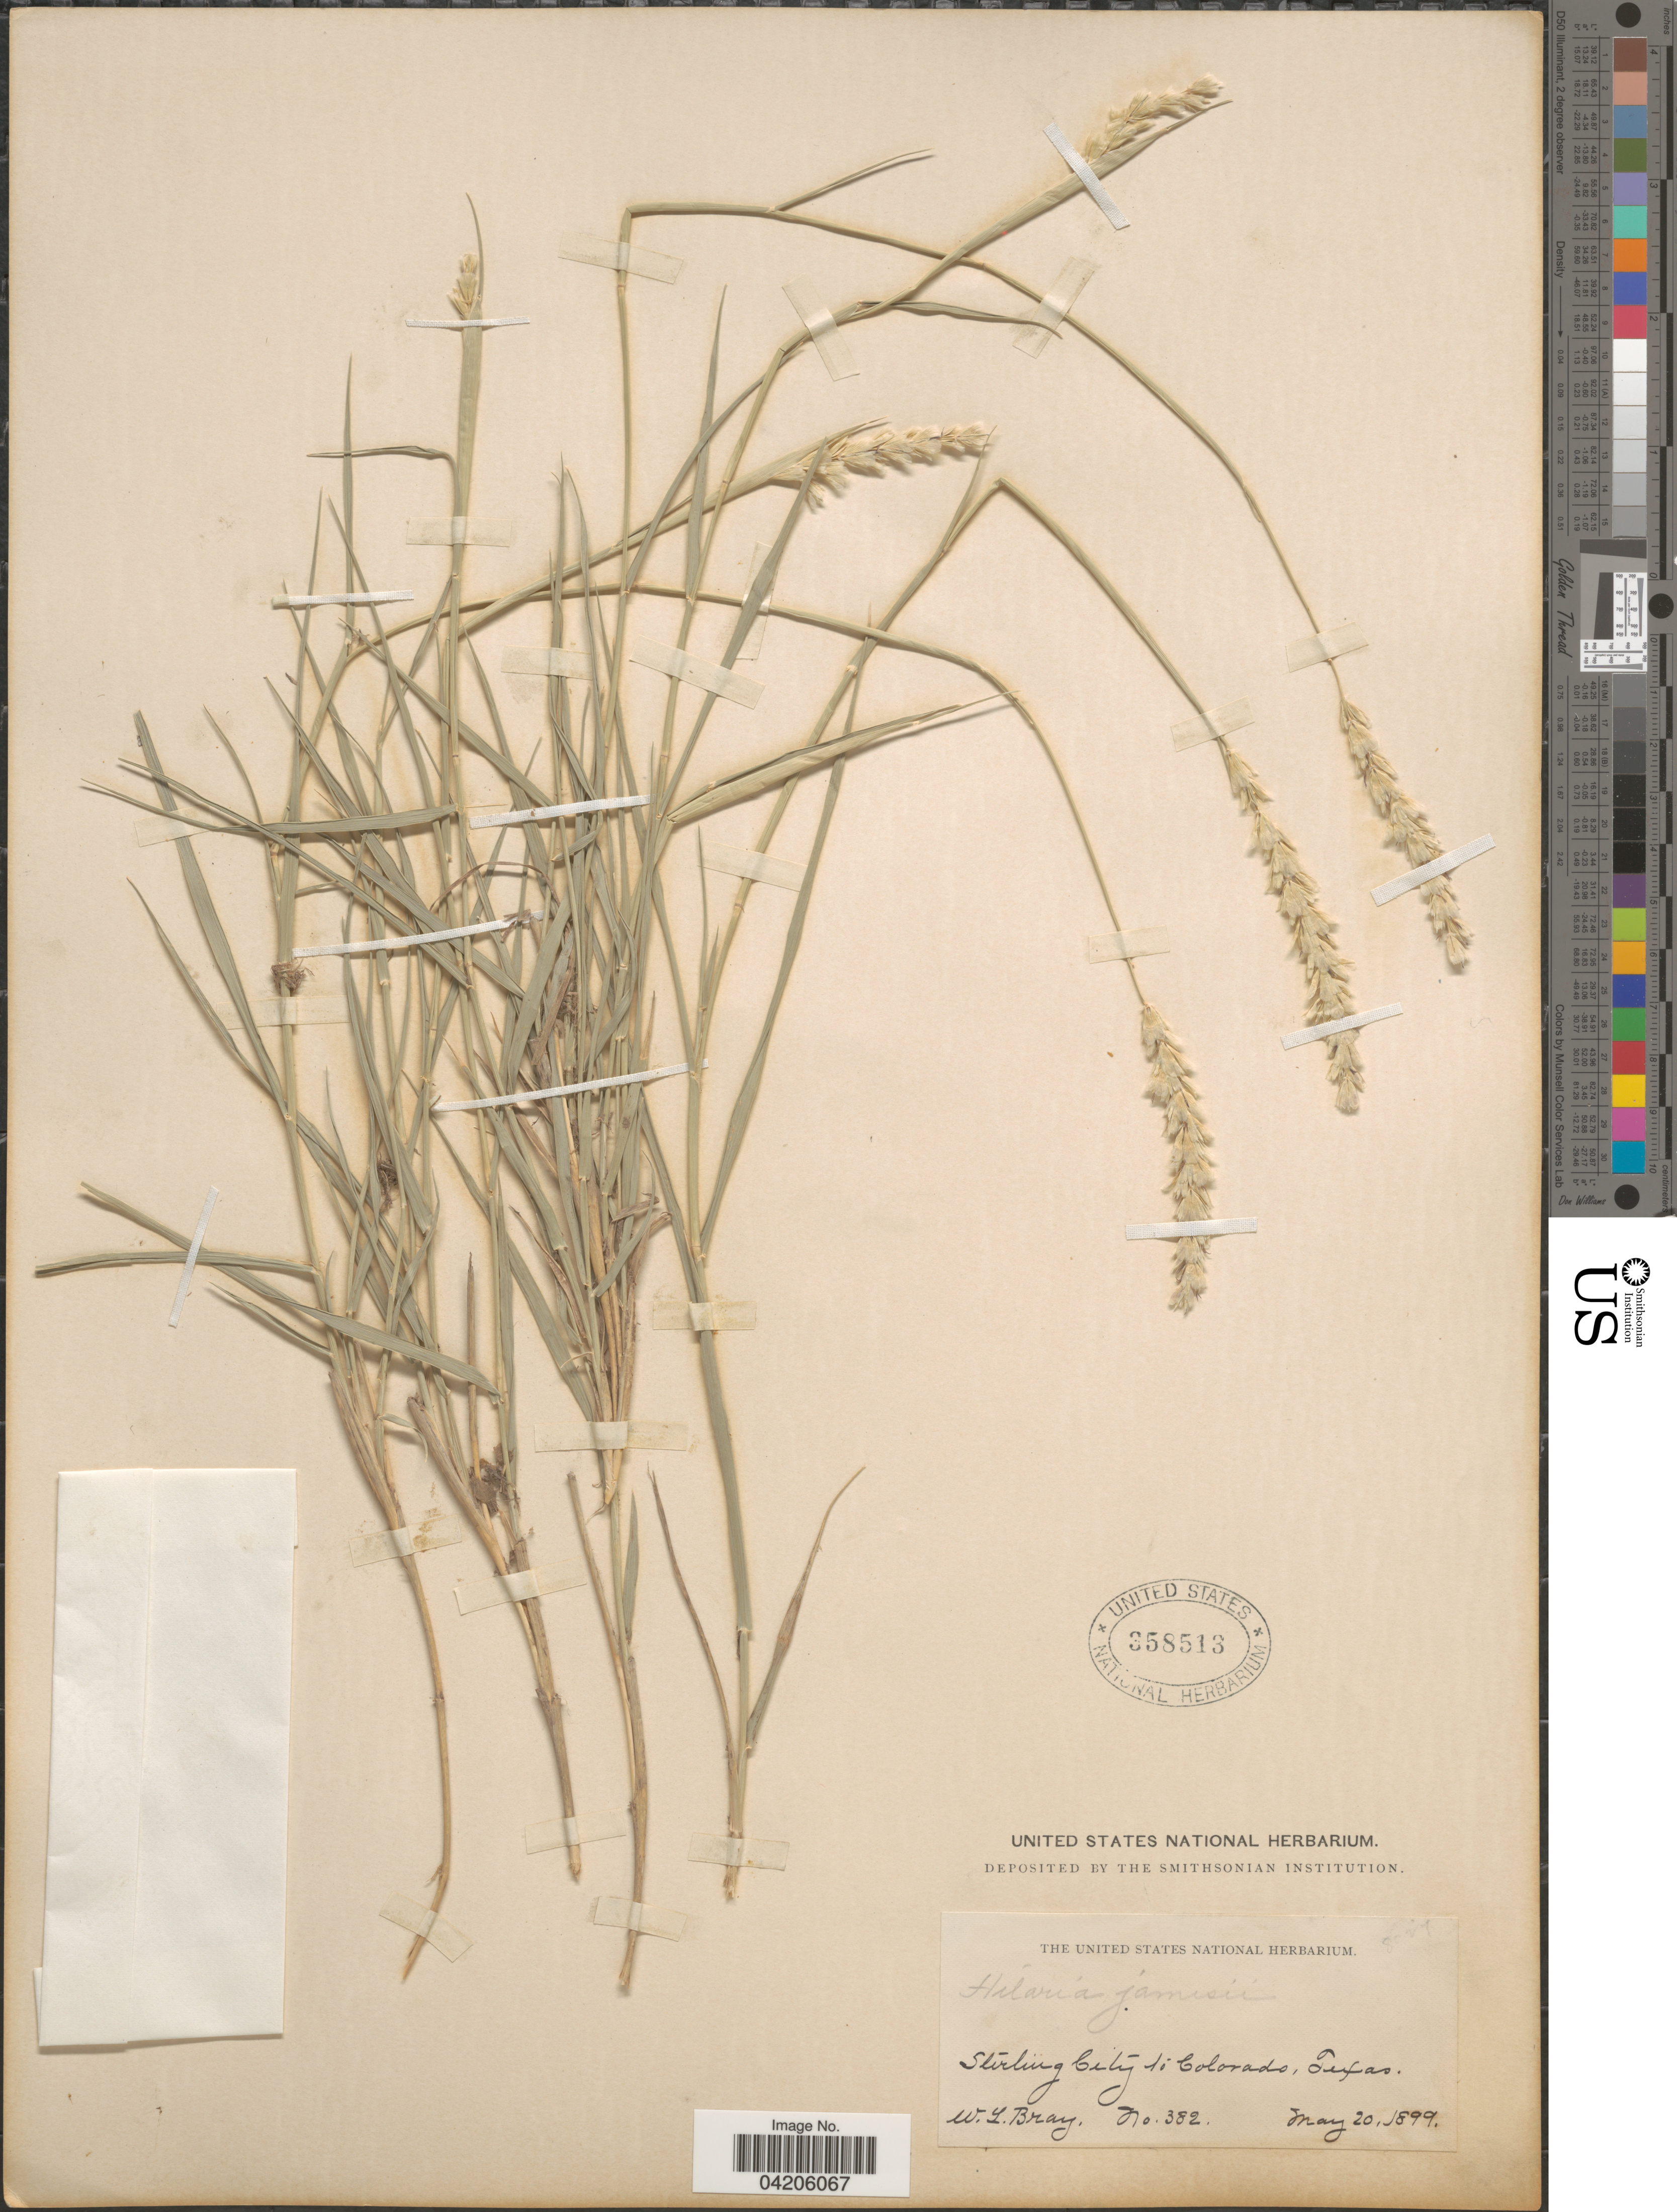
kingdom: Plantae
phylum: Tracheophyta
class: Liliopsida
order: Poales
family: Poaceae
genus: Hilaria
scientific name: Hilaria jamesii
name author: (Torr.) Benth.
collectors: W. L. Bray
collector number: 382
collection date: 1899-05-20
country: United States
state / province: Texas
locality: Sterling City to Colorado.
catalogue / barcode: US 358513